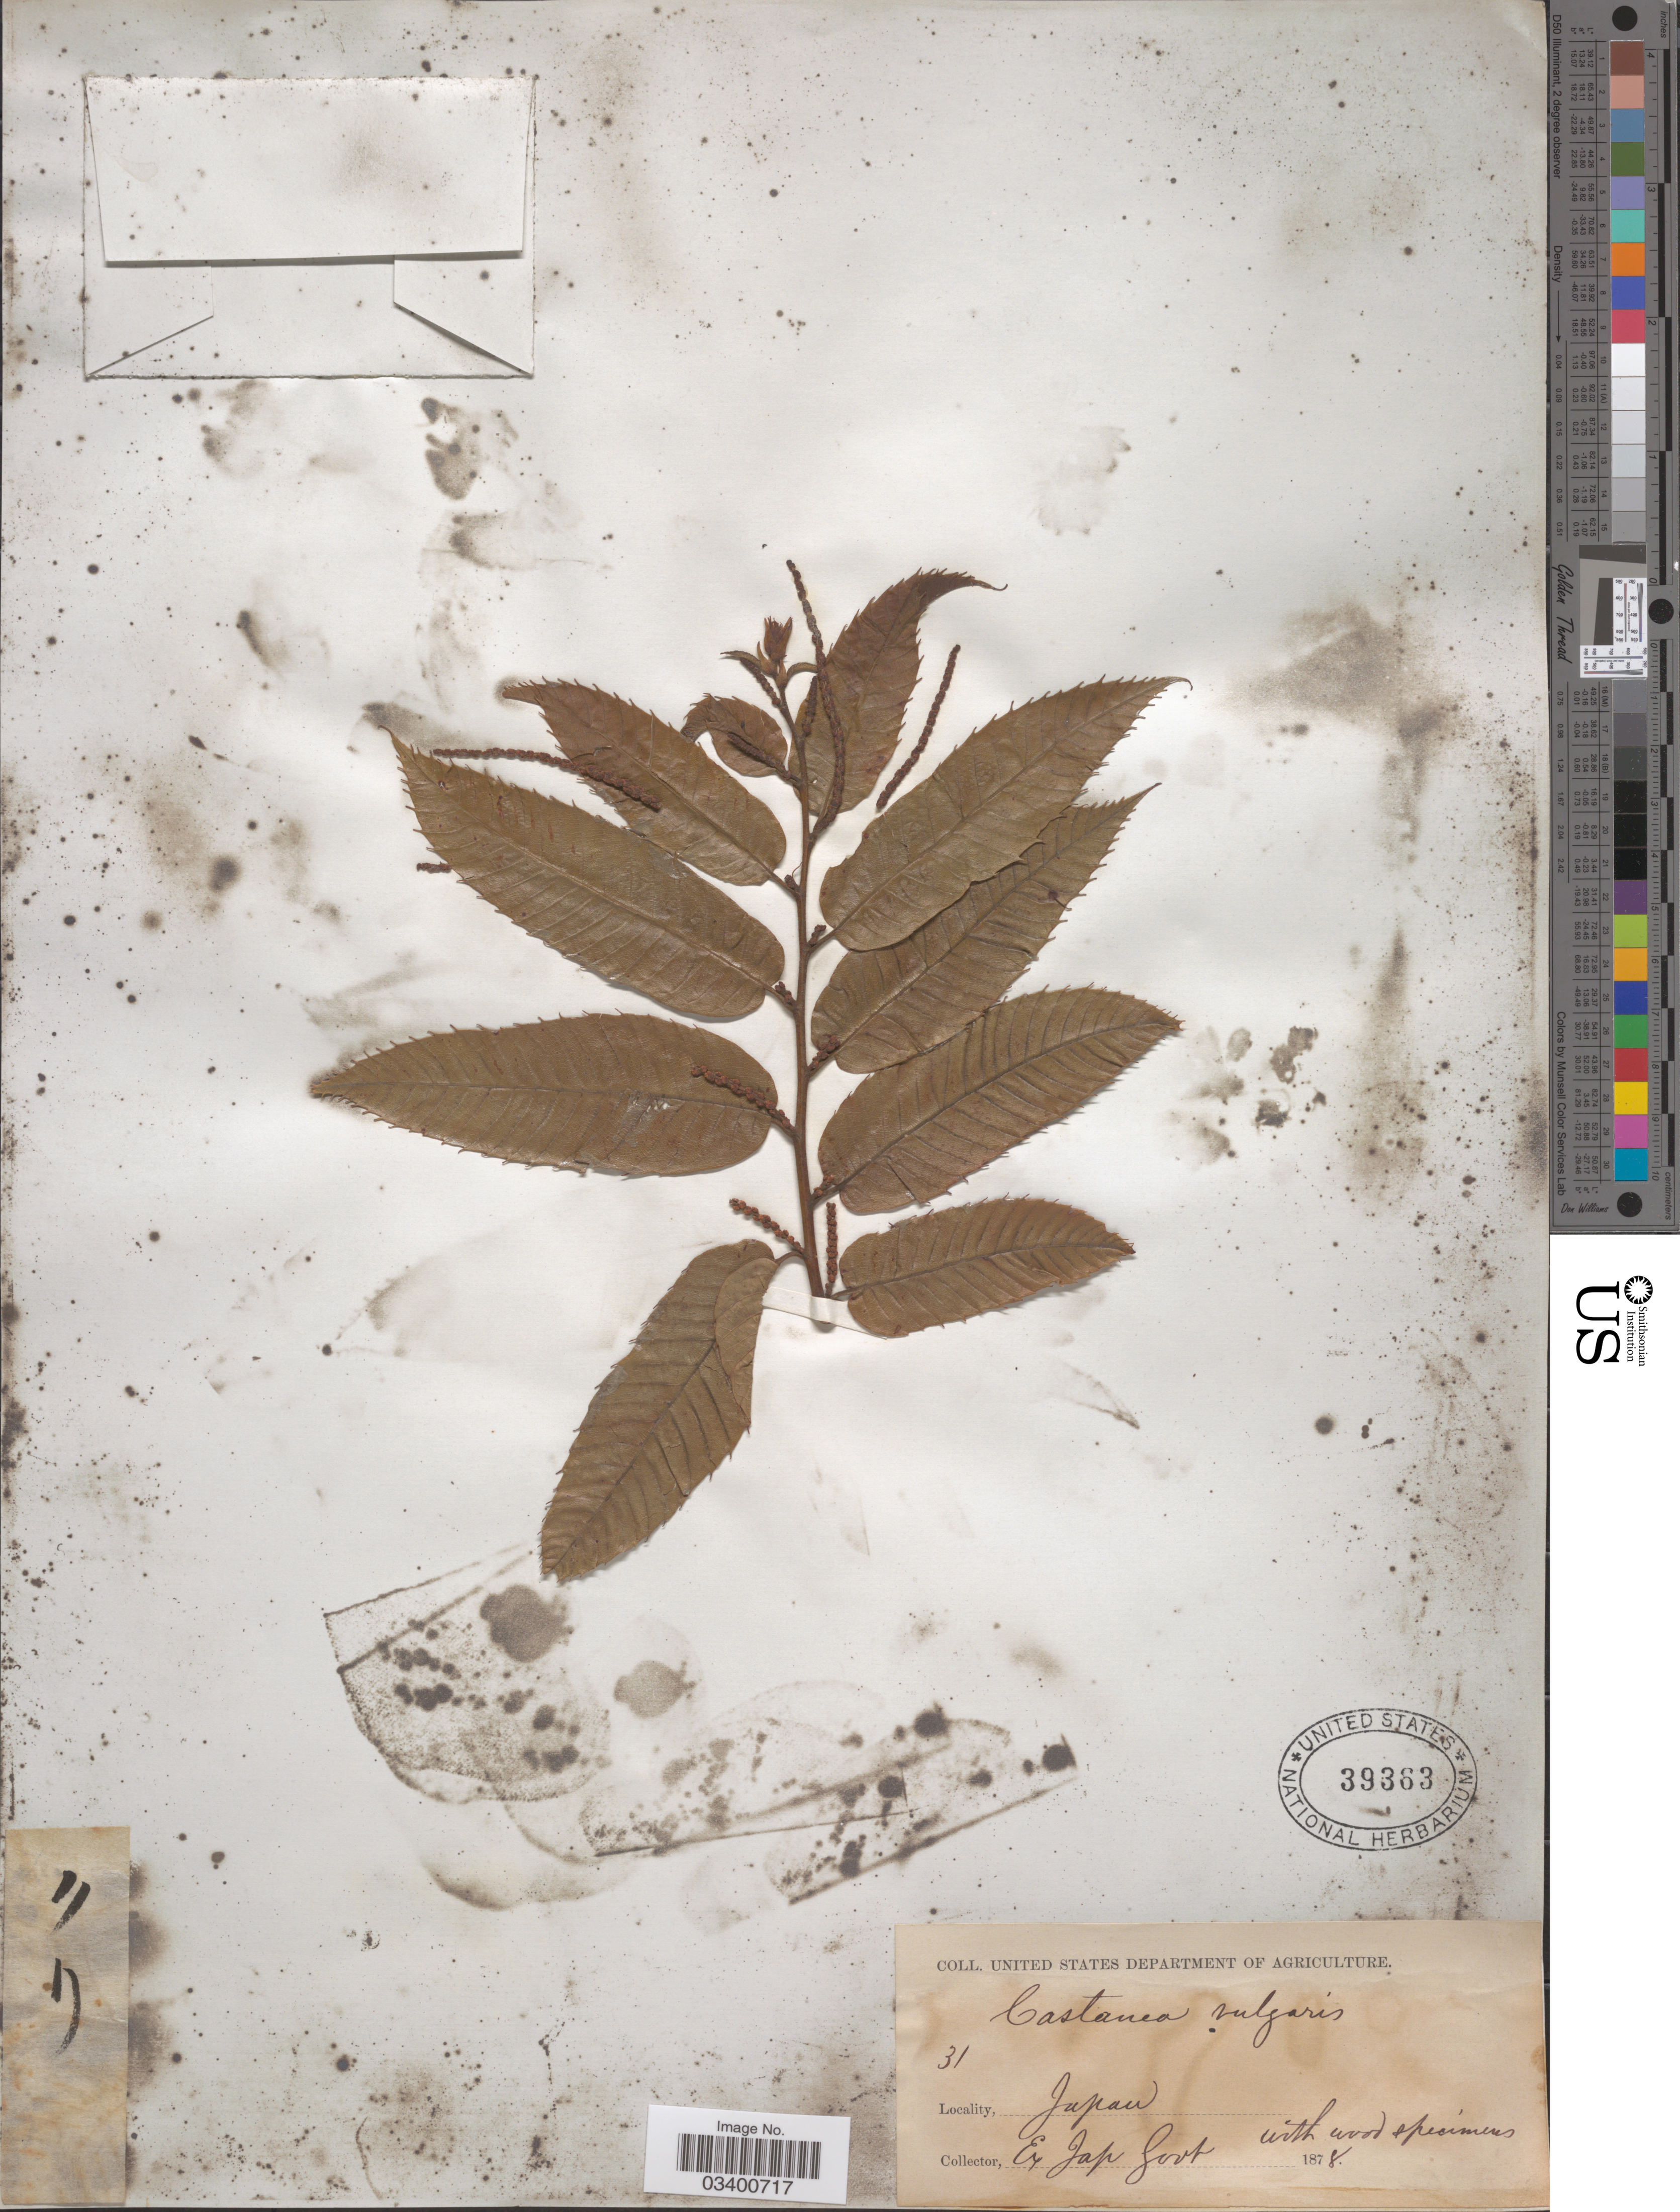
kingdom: Plantae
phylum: Tracheophyta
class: Magnoliopsida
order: Fagales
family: Fagaceae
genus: Castanea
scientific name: Castanea crenata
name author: Siebold & Zucc.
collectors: ex. Jap. Govt.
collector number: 31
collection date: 1878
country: Japan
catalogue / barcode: US 39363